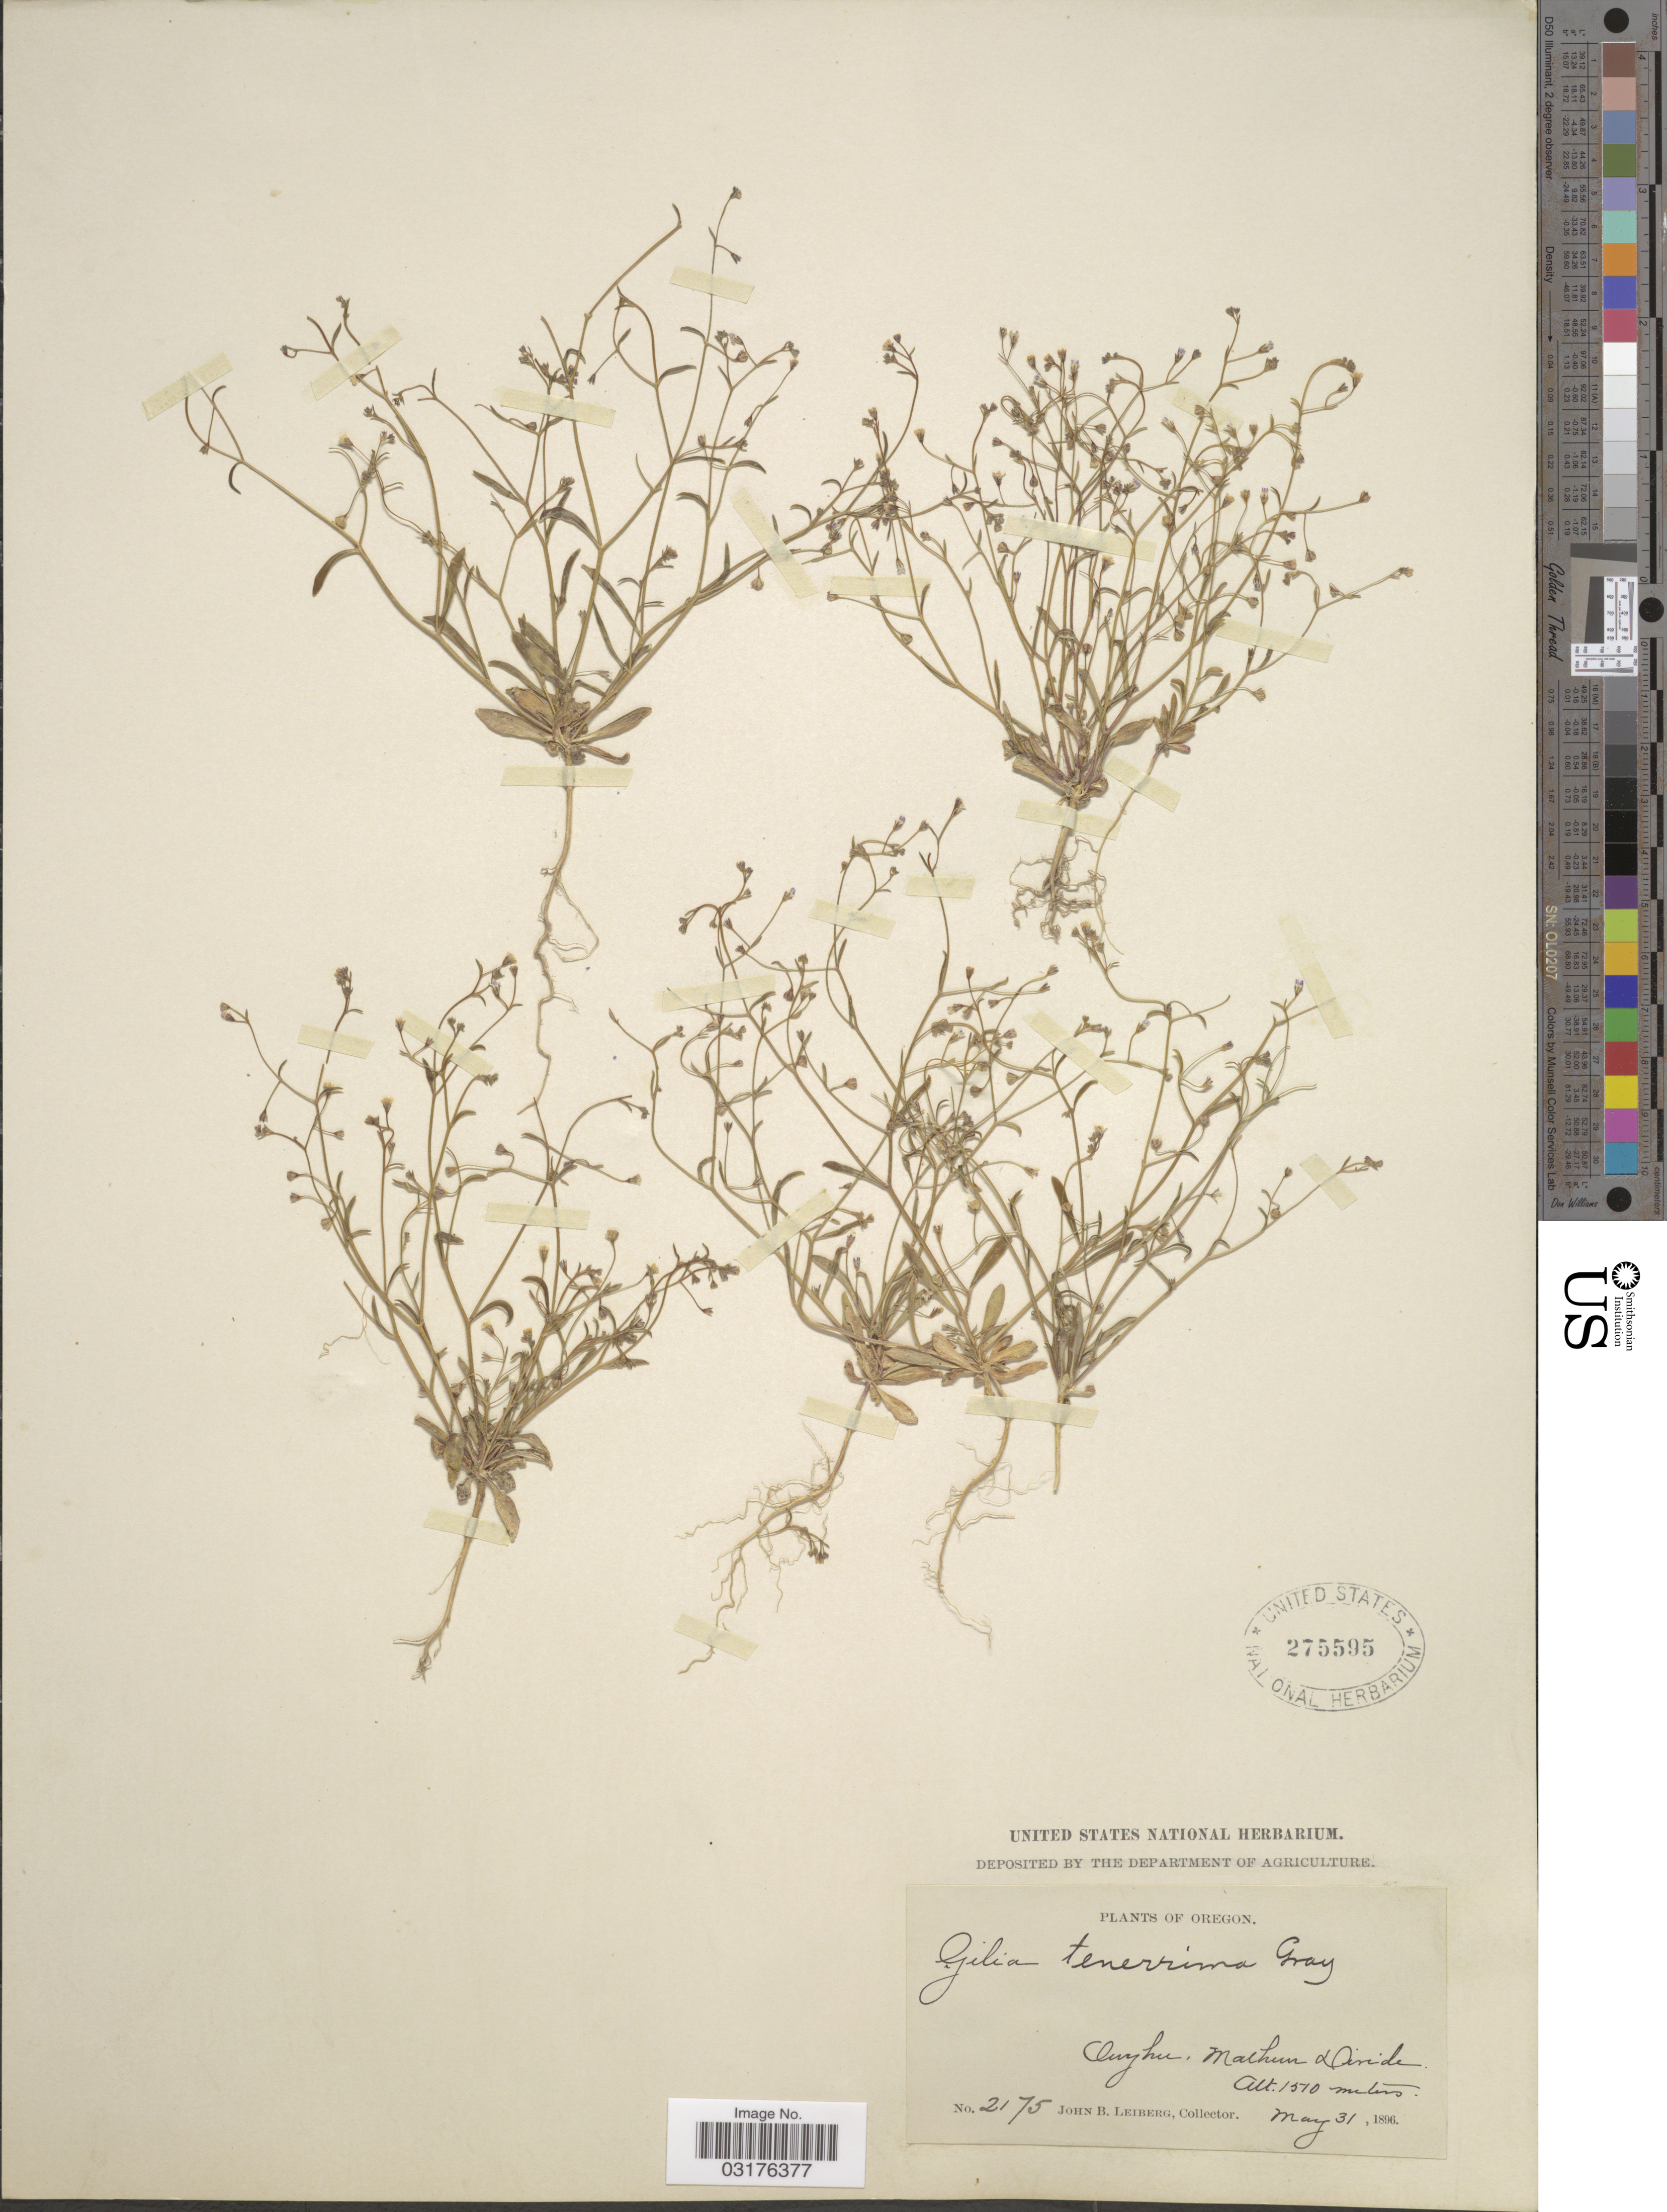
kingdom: Plantae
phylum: Tracheophyta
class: Magnoliopsida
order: Ericales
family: Polemoniaceae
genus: Lathrocasis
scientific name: Lathrocasis tenerrima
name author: (A. Gray) L.A. Johnson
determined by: Strong, Mark T., (BOT), Smithsonian Institution - National Museum of Natural History (UNITED STATES)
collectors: J. B. Leiberg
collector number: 2175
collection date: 1896-05-31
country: United States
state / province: Oregon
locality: Owyhee, Malheur Divide.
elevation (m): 1510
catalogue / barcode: US 275595